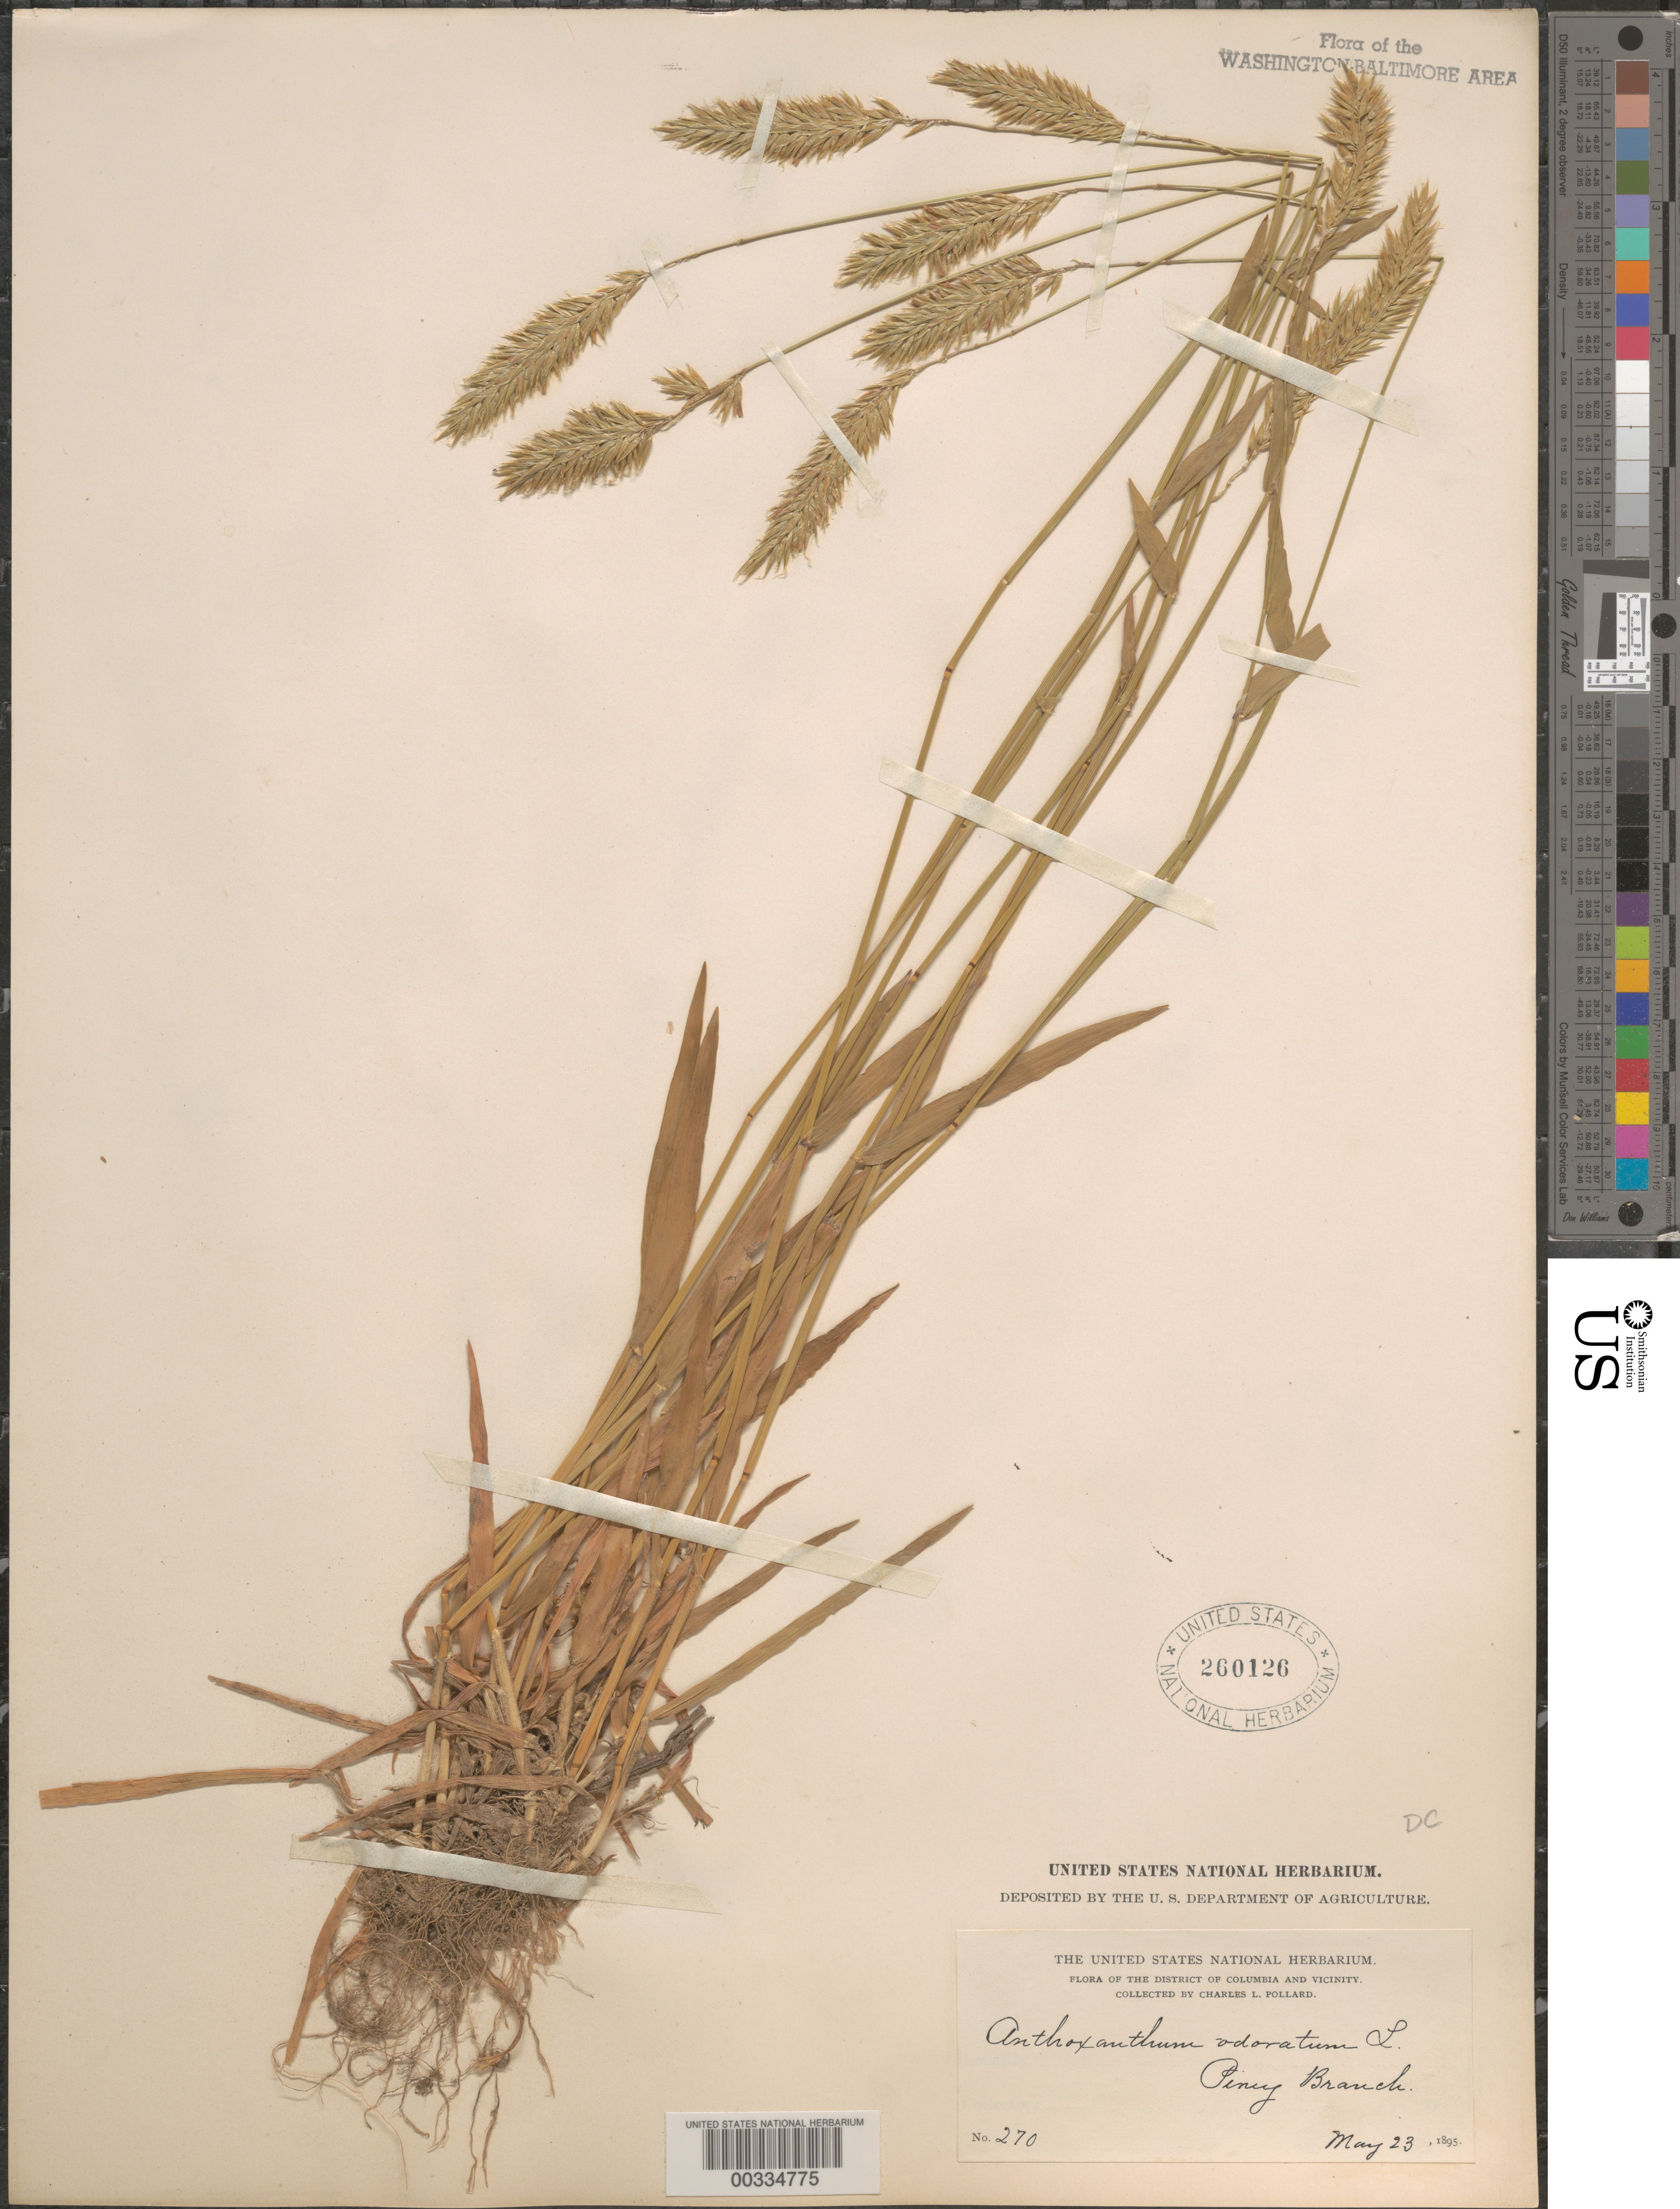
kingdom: Plantae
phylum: Tracheophyta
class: Liliopsida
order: Poales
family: Poaceae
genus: Anthoxanthum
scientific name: Anthoxanthum odoratum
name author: L.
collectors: C. L. Pollard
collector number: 270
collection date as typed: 23 May 1895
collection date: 1895-05-23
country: United States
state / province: District of Columbia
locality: Piney Branch Rock Creek Park and Vicinity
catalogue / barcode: US 260126